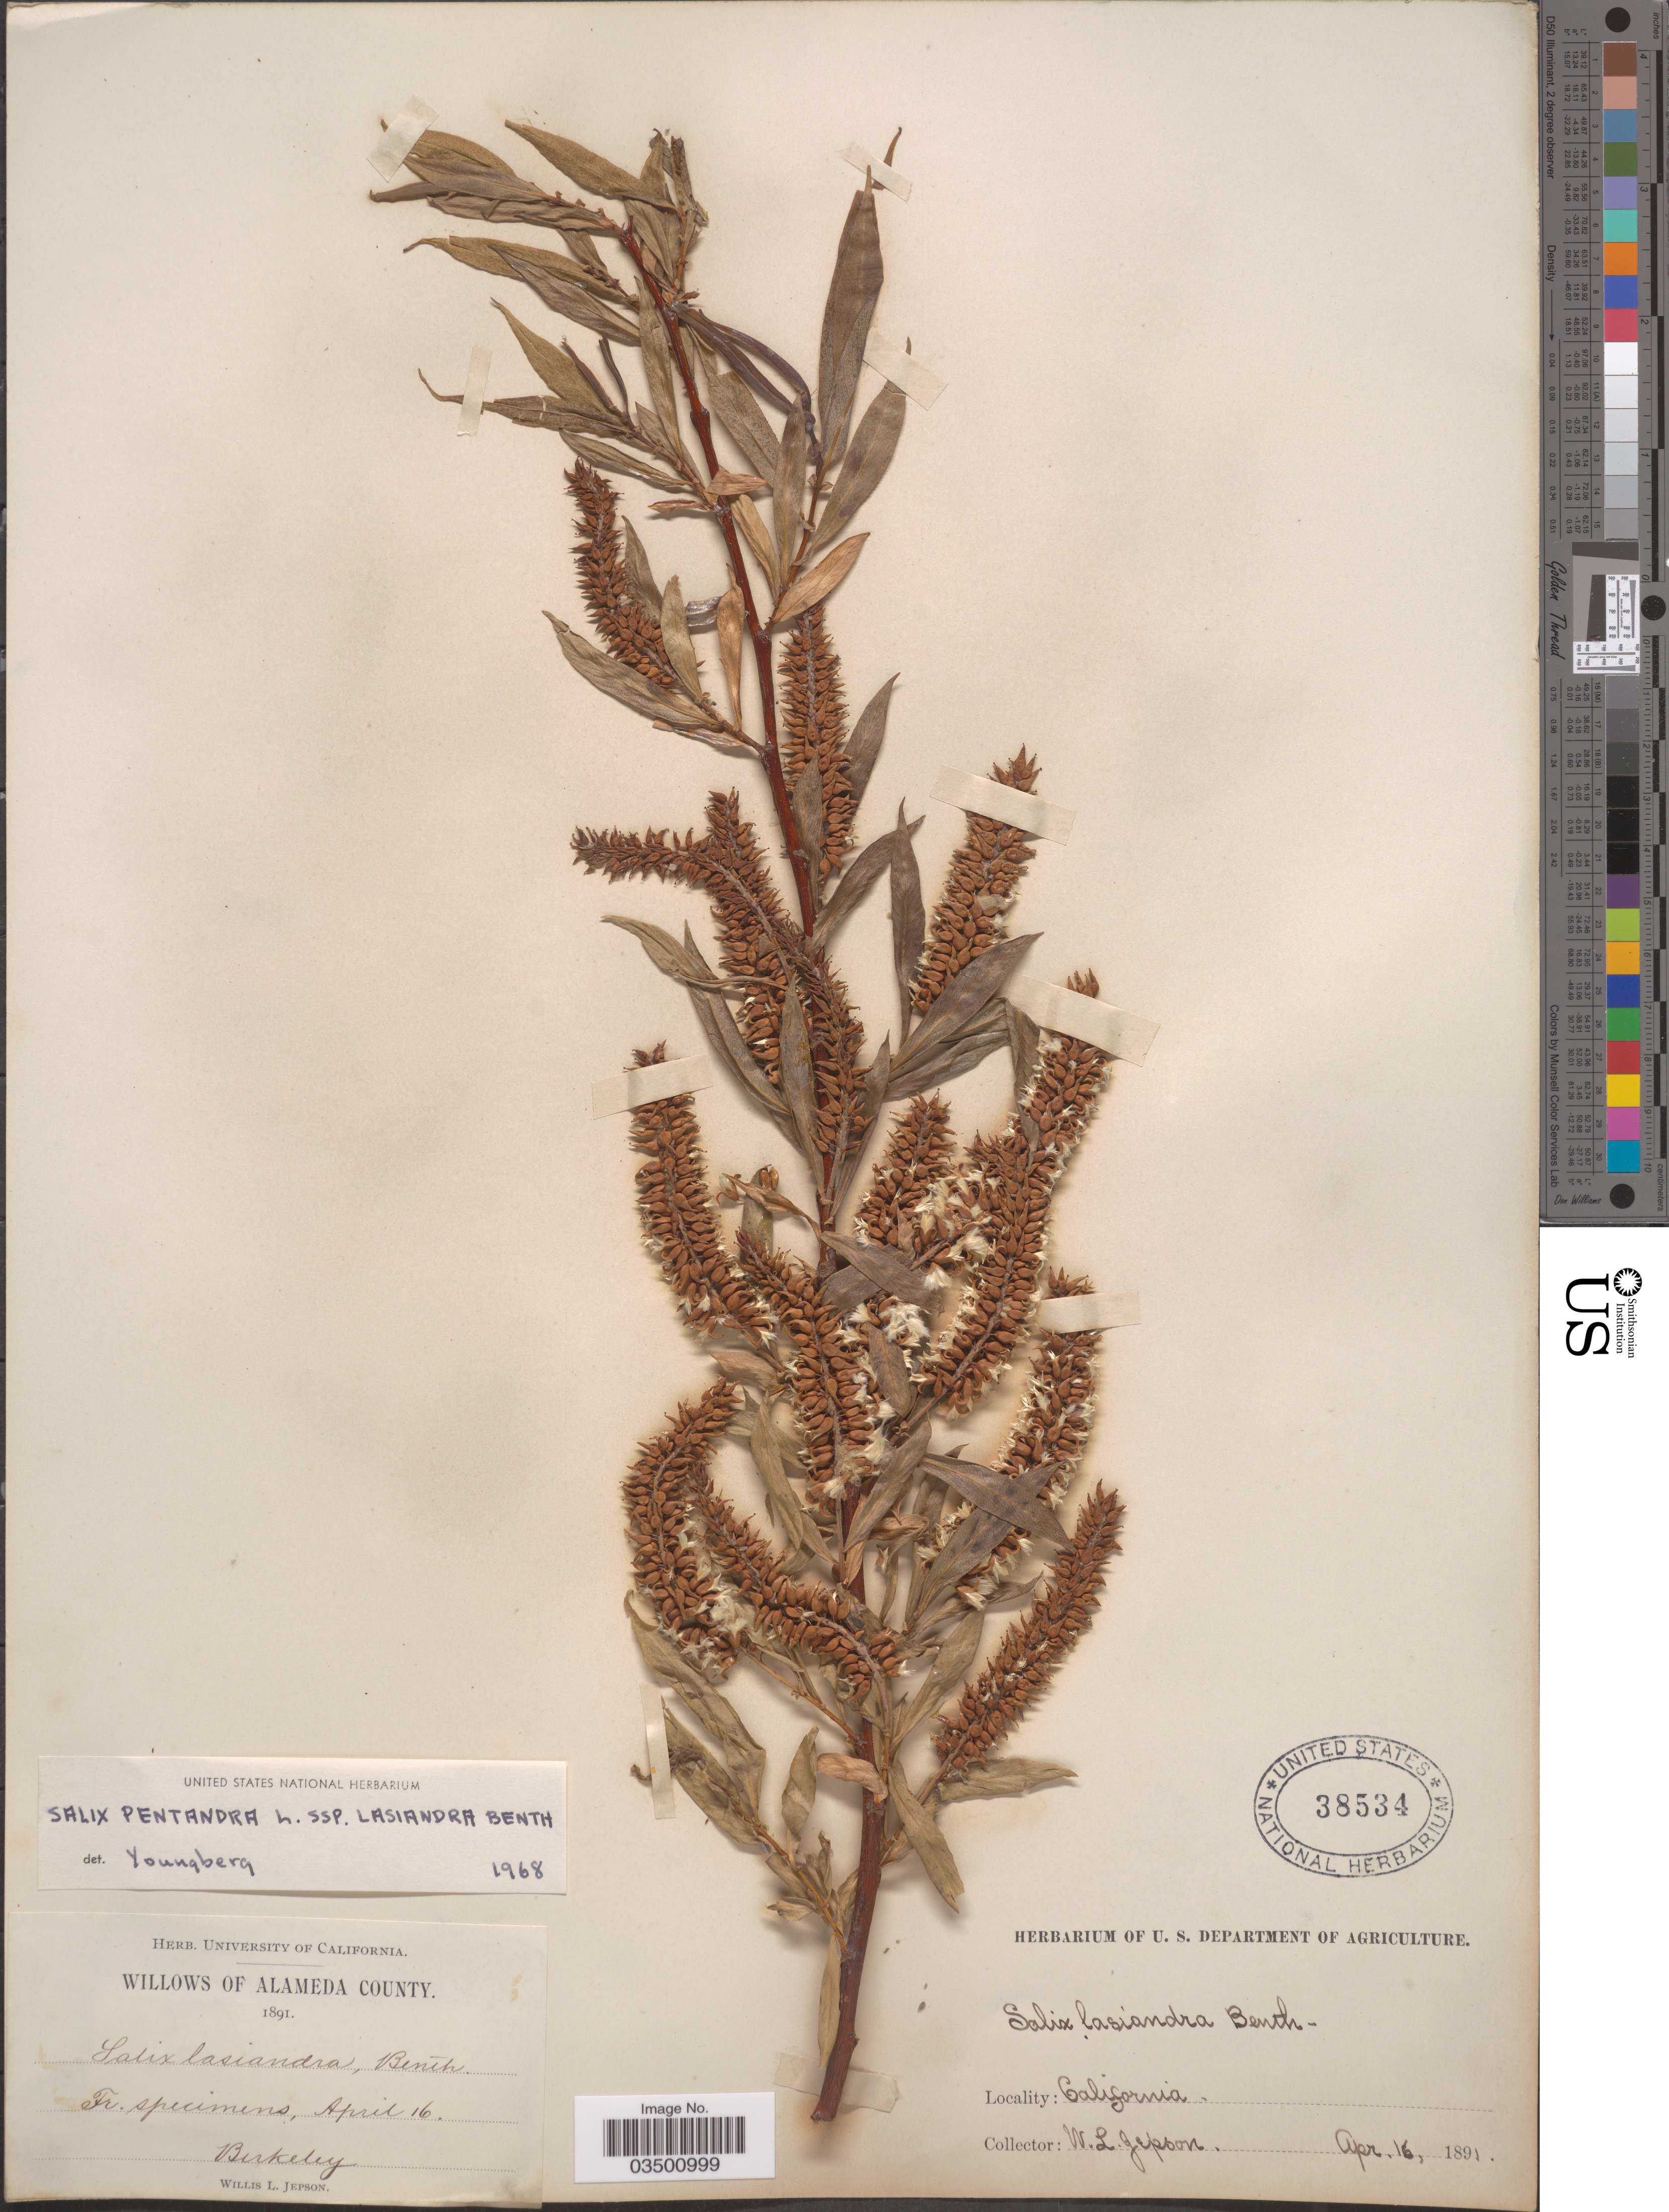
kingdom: Plantae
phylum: Tracheophyta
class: Magnoliopsida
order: Malpighiales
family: Salicaceae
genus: Salix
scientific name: Salix lasiandra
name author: Benth.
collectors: W. L. Jepson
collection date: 1891-04-16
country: United States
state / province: California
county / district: Alameda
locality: Alameda County. Berkeley.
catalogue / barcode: US 38534